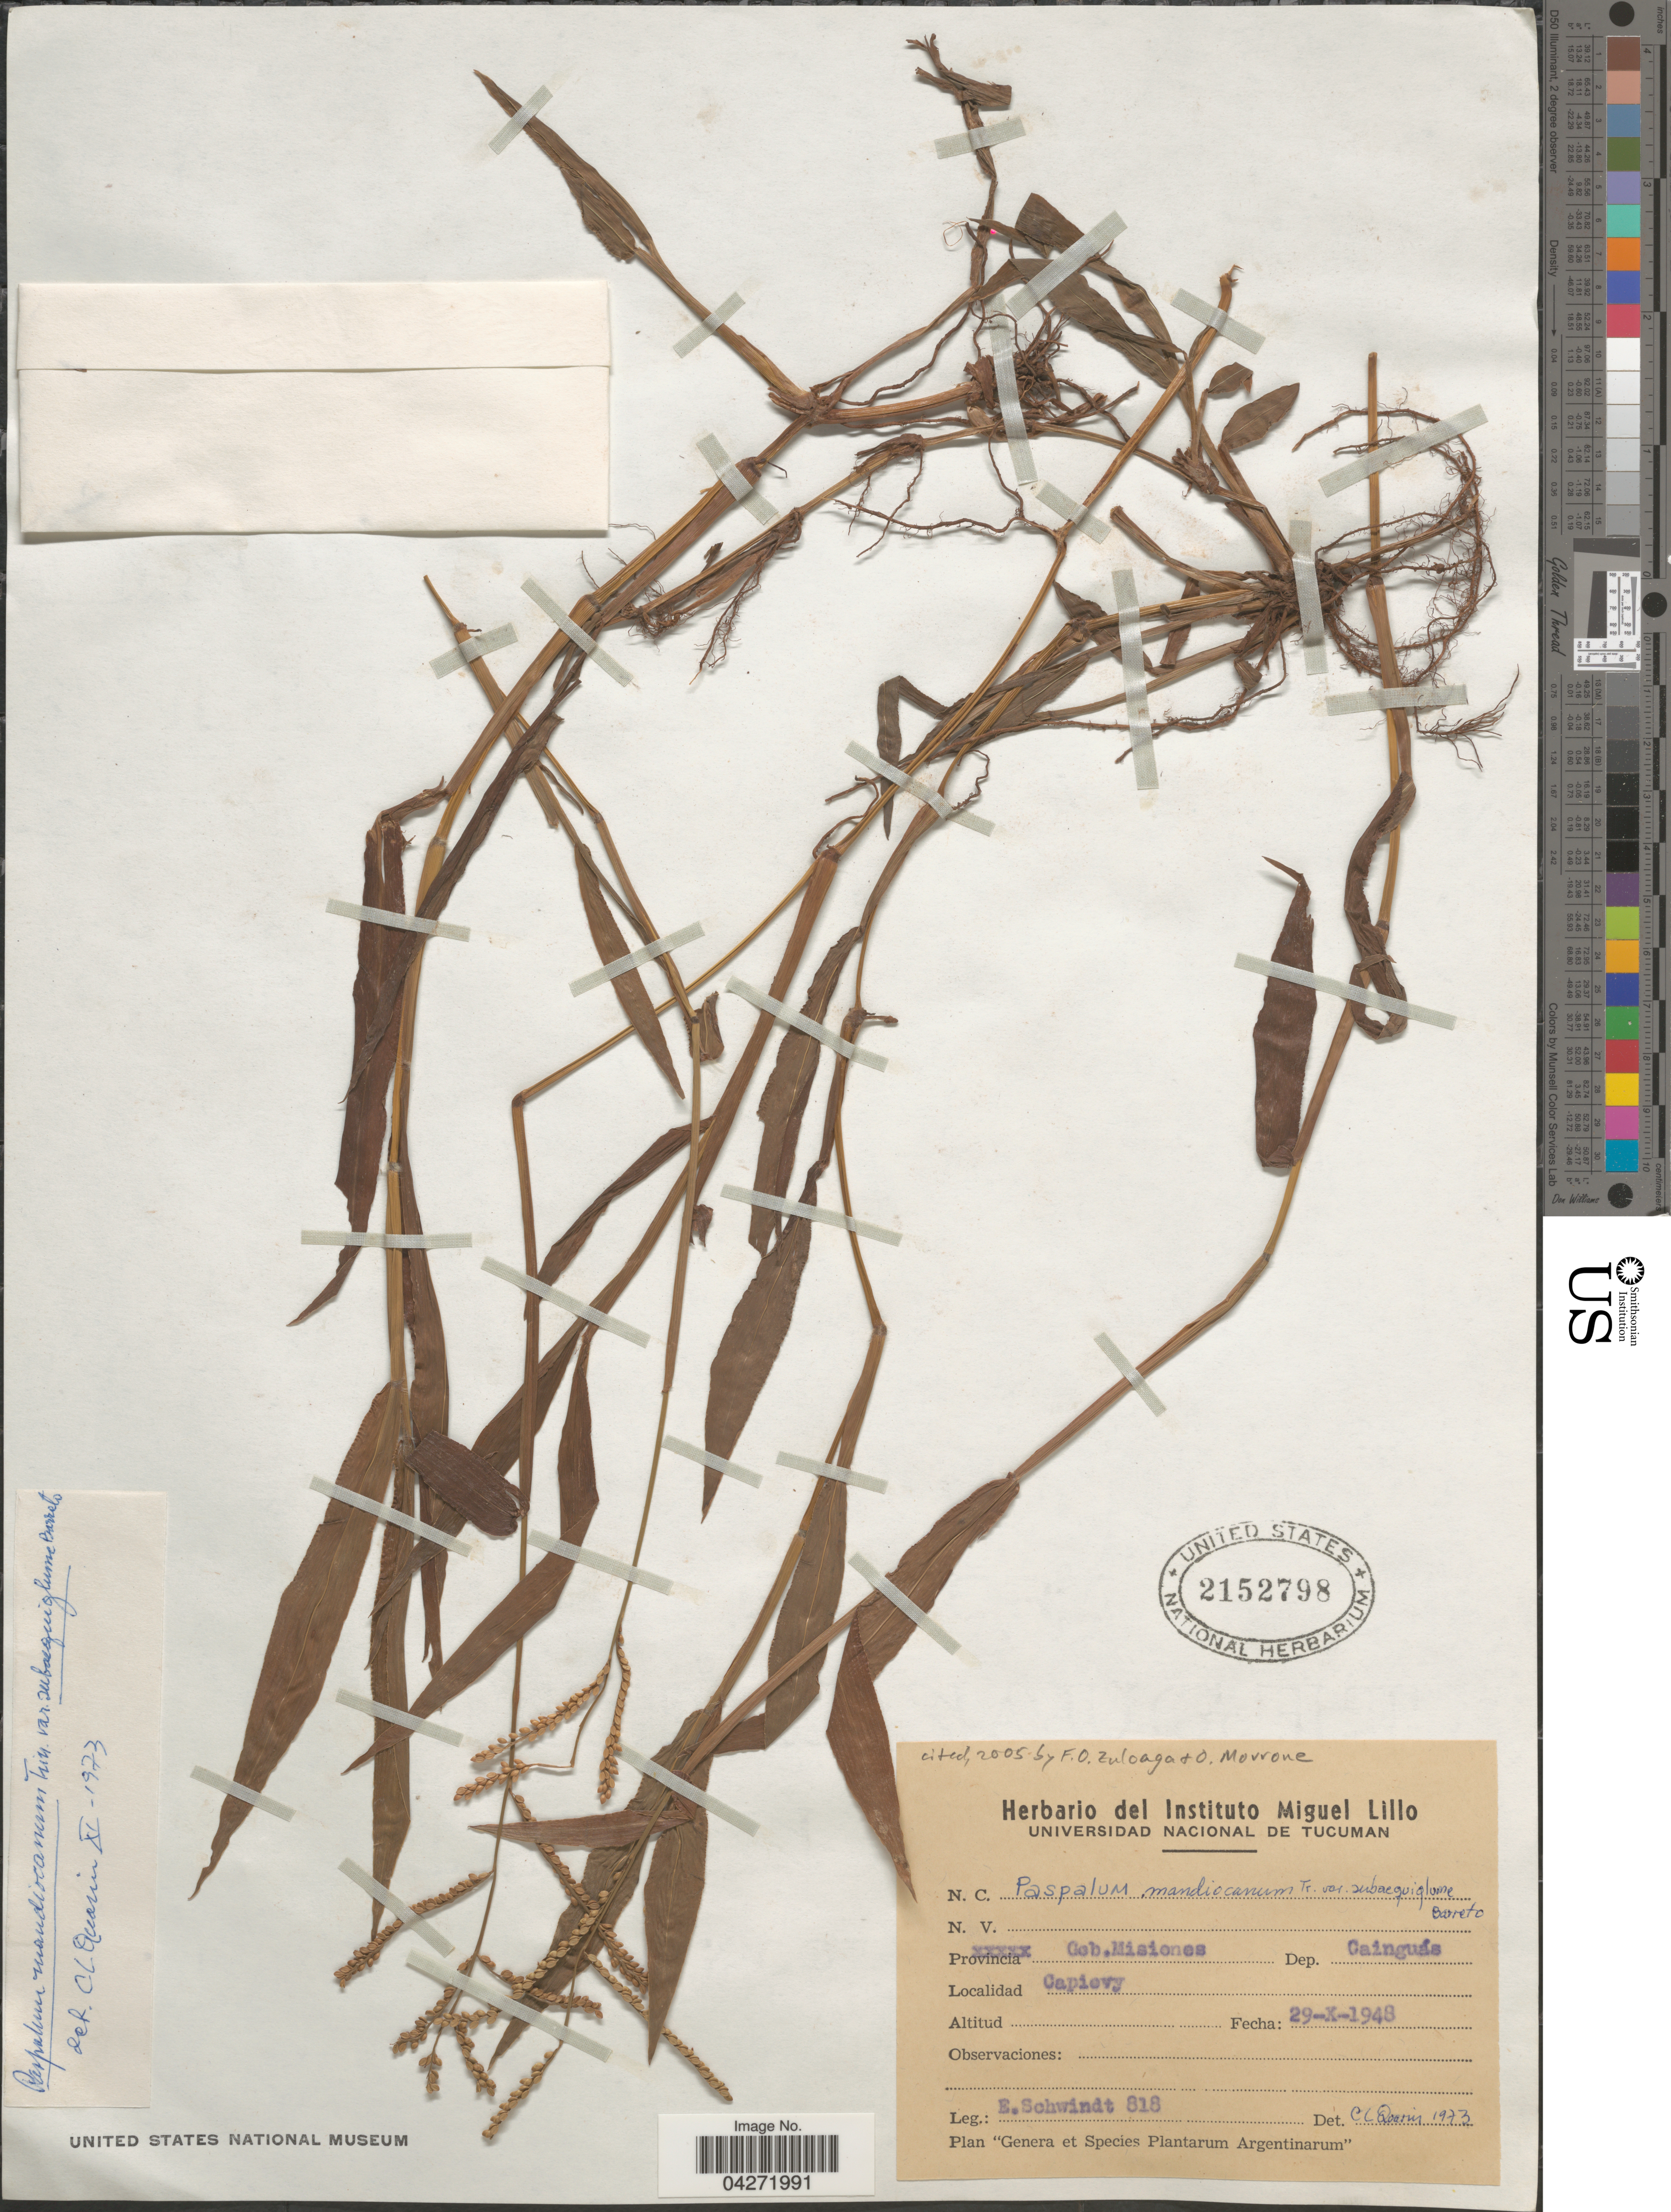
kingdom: Plantae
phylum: Tracheophyta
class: Liliopsida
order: Poales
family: Poaceae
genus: Paspalum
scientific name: Paspalum mandiocanum var. subaequiglume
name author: I.L. Barreto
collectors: E. Schwindt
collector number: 818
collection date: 1948-10-29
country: Argentina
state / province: Misiones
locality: Gob. Misiones. Dep. Cainguás. Capioví.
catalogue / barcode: US 2152798